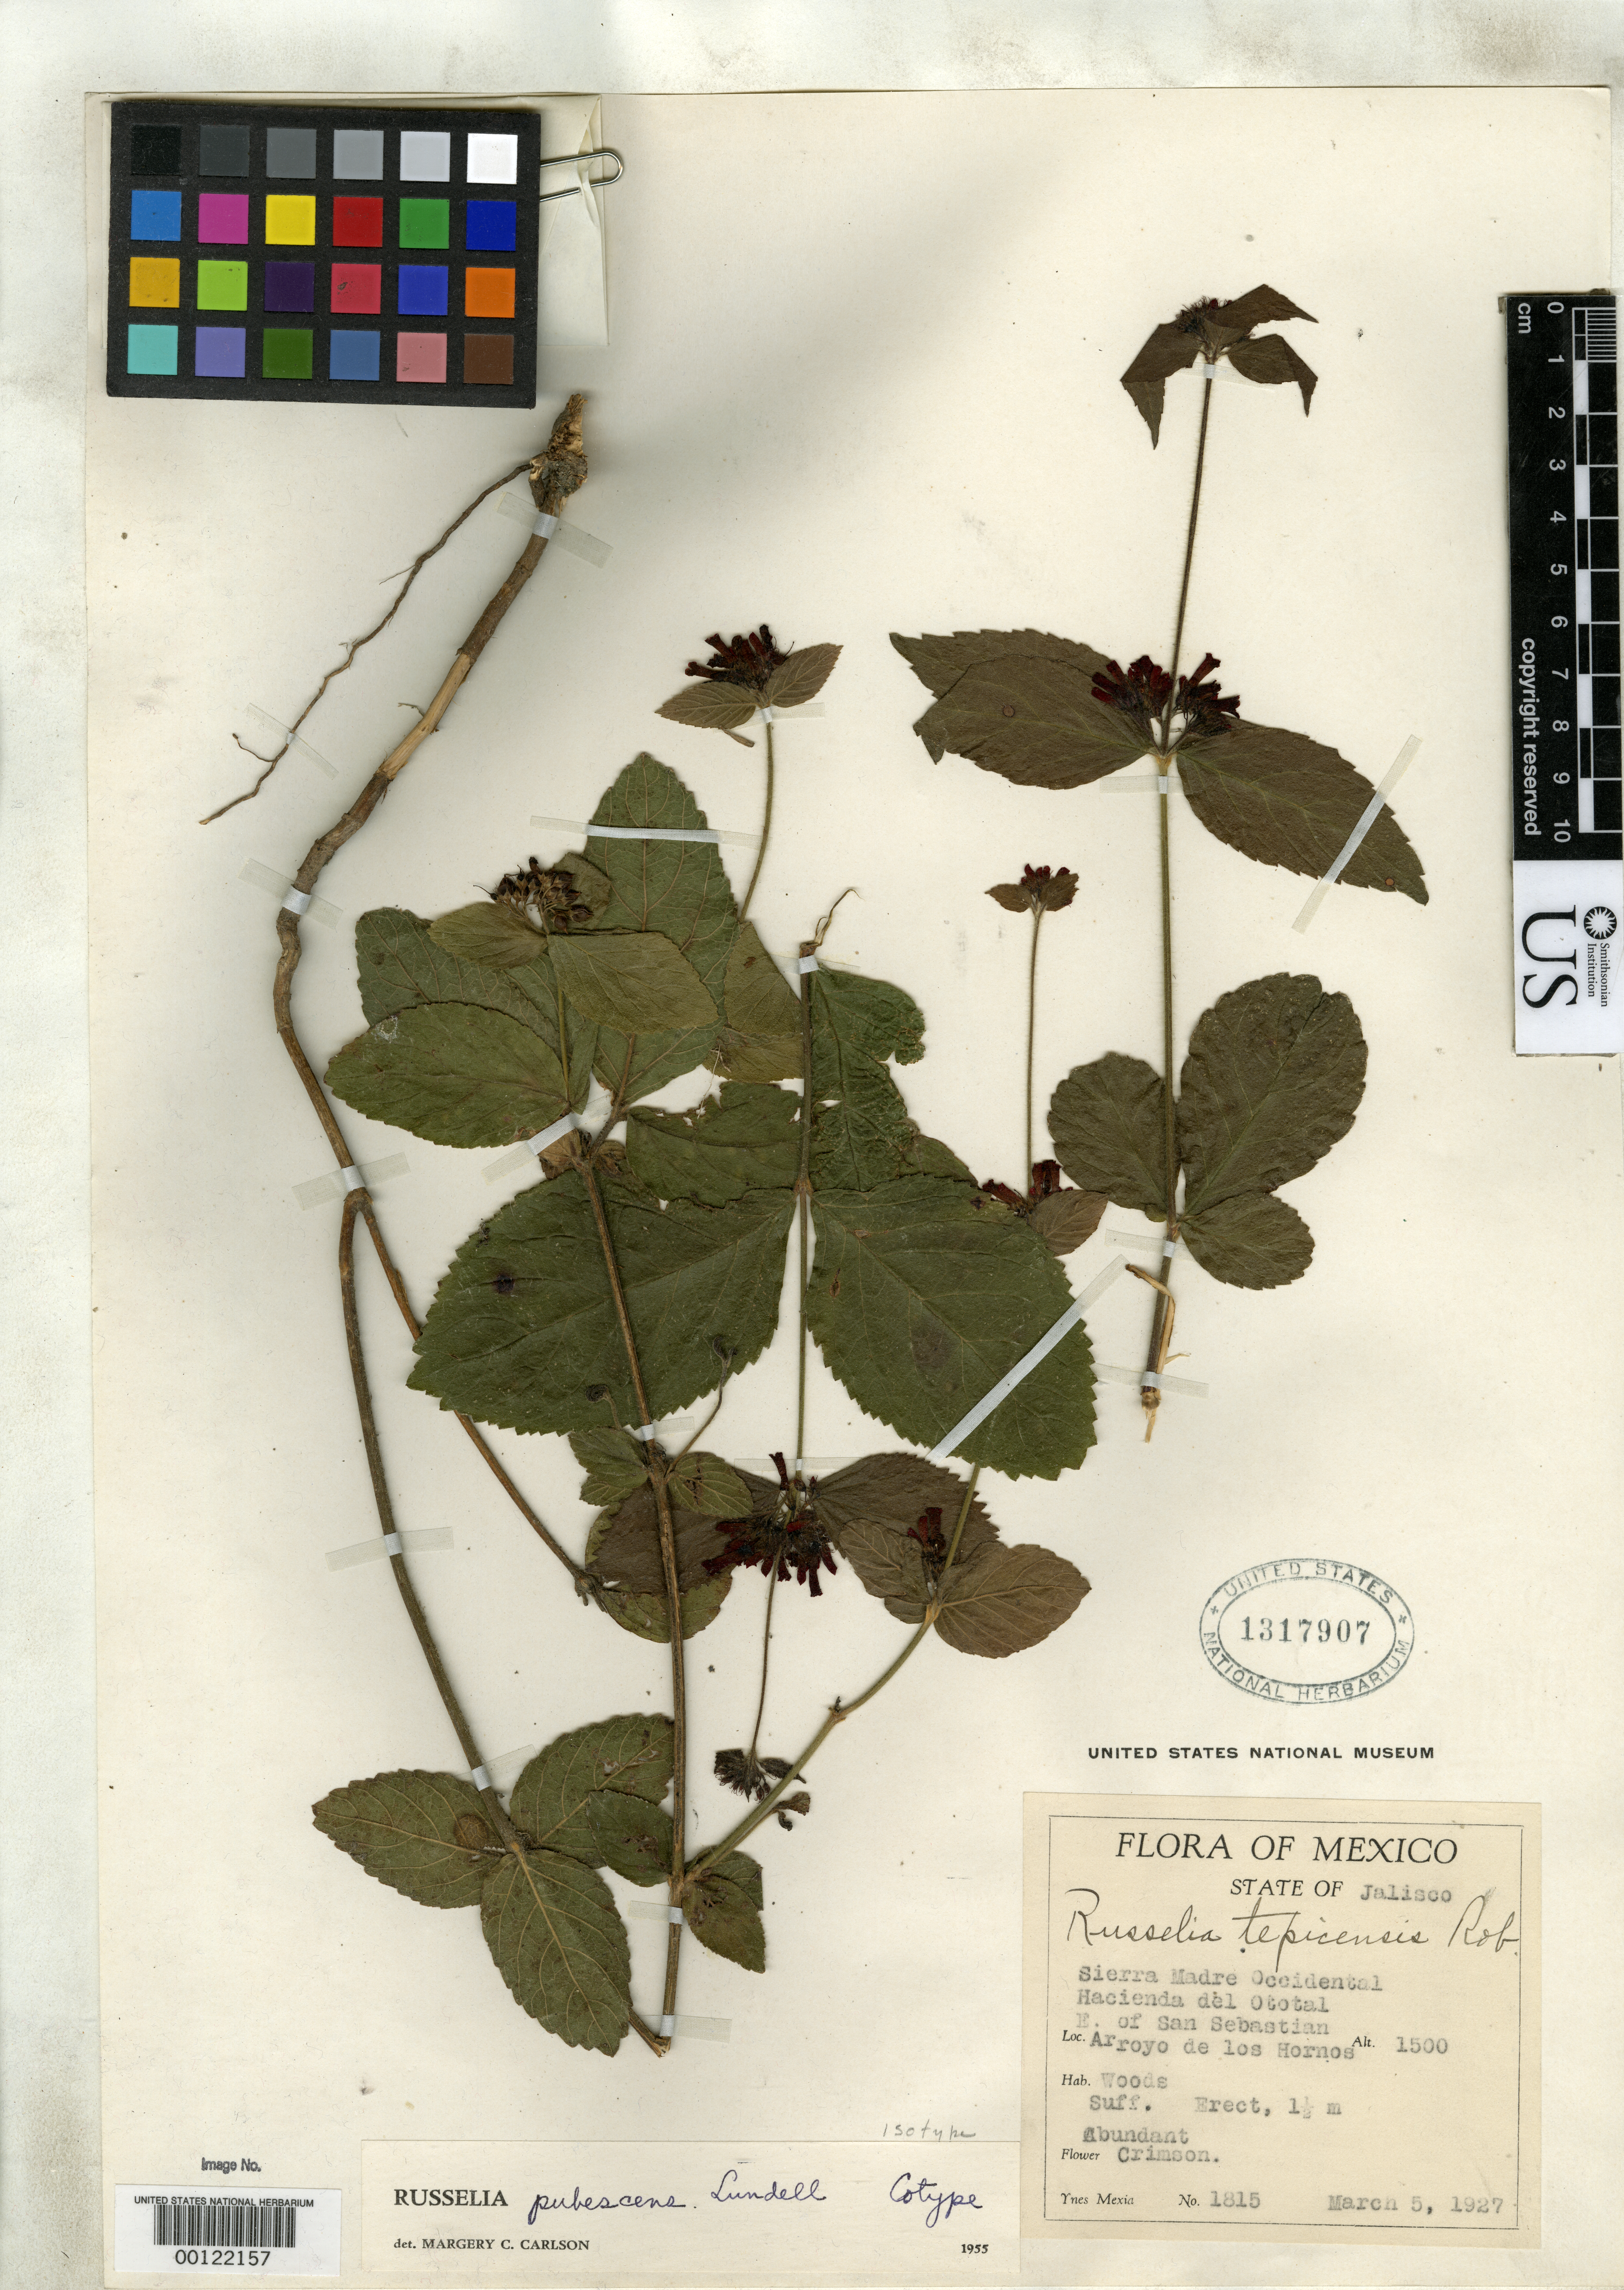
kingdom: Plantae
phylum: Tracheophyta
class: Magnoliopsida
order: Lamiales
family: Plantaginaceae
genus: Russelia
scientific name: Russelia pubescens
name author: Lundell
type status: Isotype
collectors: Y. Mexia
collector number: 1815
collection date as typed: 05 Mar 1927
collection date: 1927-03-05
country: Mexico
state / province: Jalisco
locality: Arroyo de Los Hornos.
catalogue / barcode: US 1317907